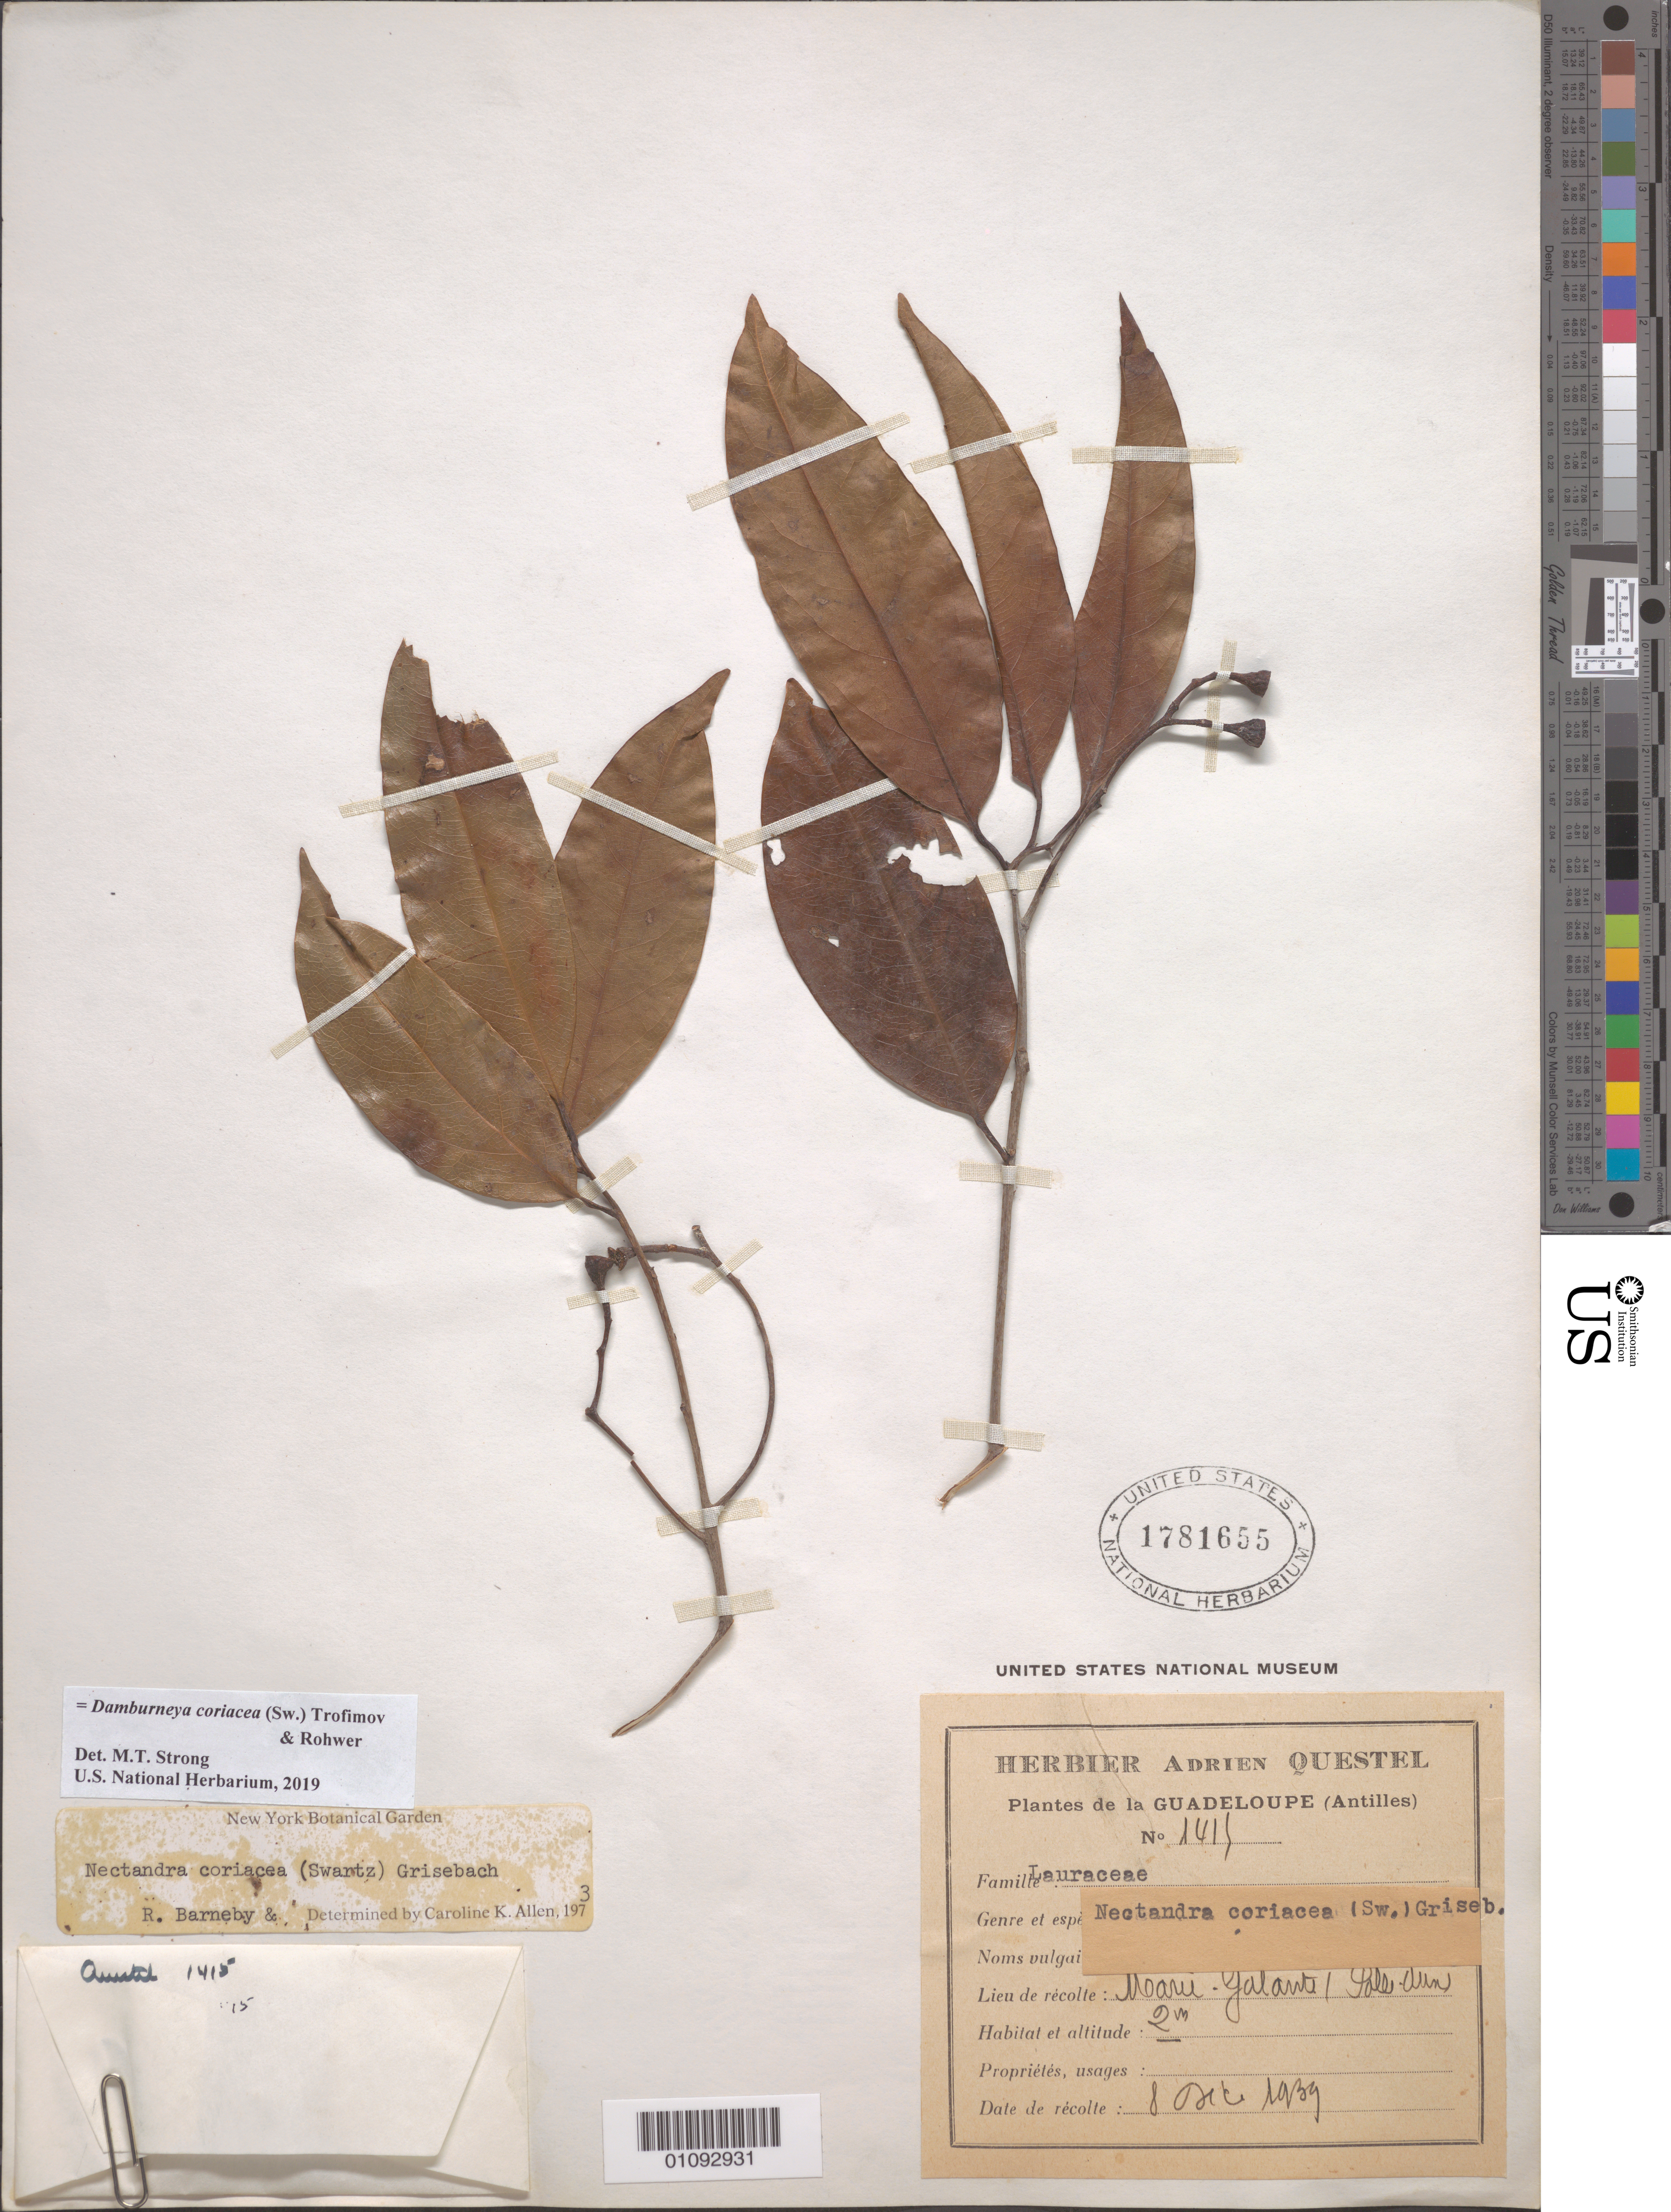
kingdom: Plantae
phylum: Tracheophyta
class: Magnoliopsida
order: Laurales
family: Lauraceae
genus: Damburneya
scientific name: Damburneya coriacea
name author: (Sw.) Trofimov & Rohwer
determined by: Strong, M. T., (US), Smithsonian Institution - National Museum of Natural History (UNITED STATES)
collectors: A. Questel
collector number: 1411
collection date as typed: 08 Dec 1939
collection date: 1939-12-08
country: Guadeloupe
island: Marie Galante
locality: Mearui Galante.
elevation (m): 2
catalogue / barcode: US 1781655